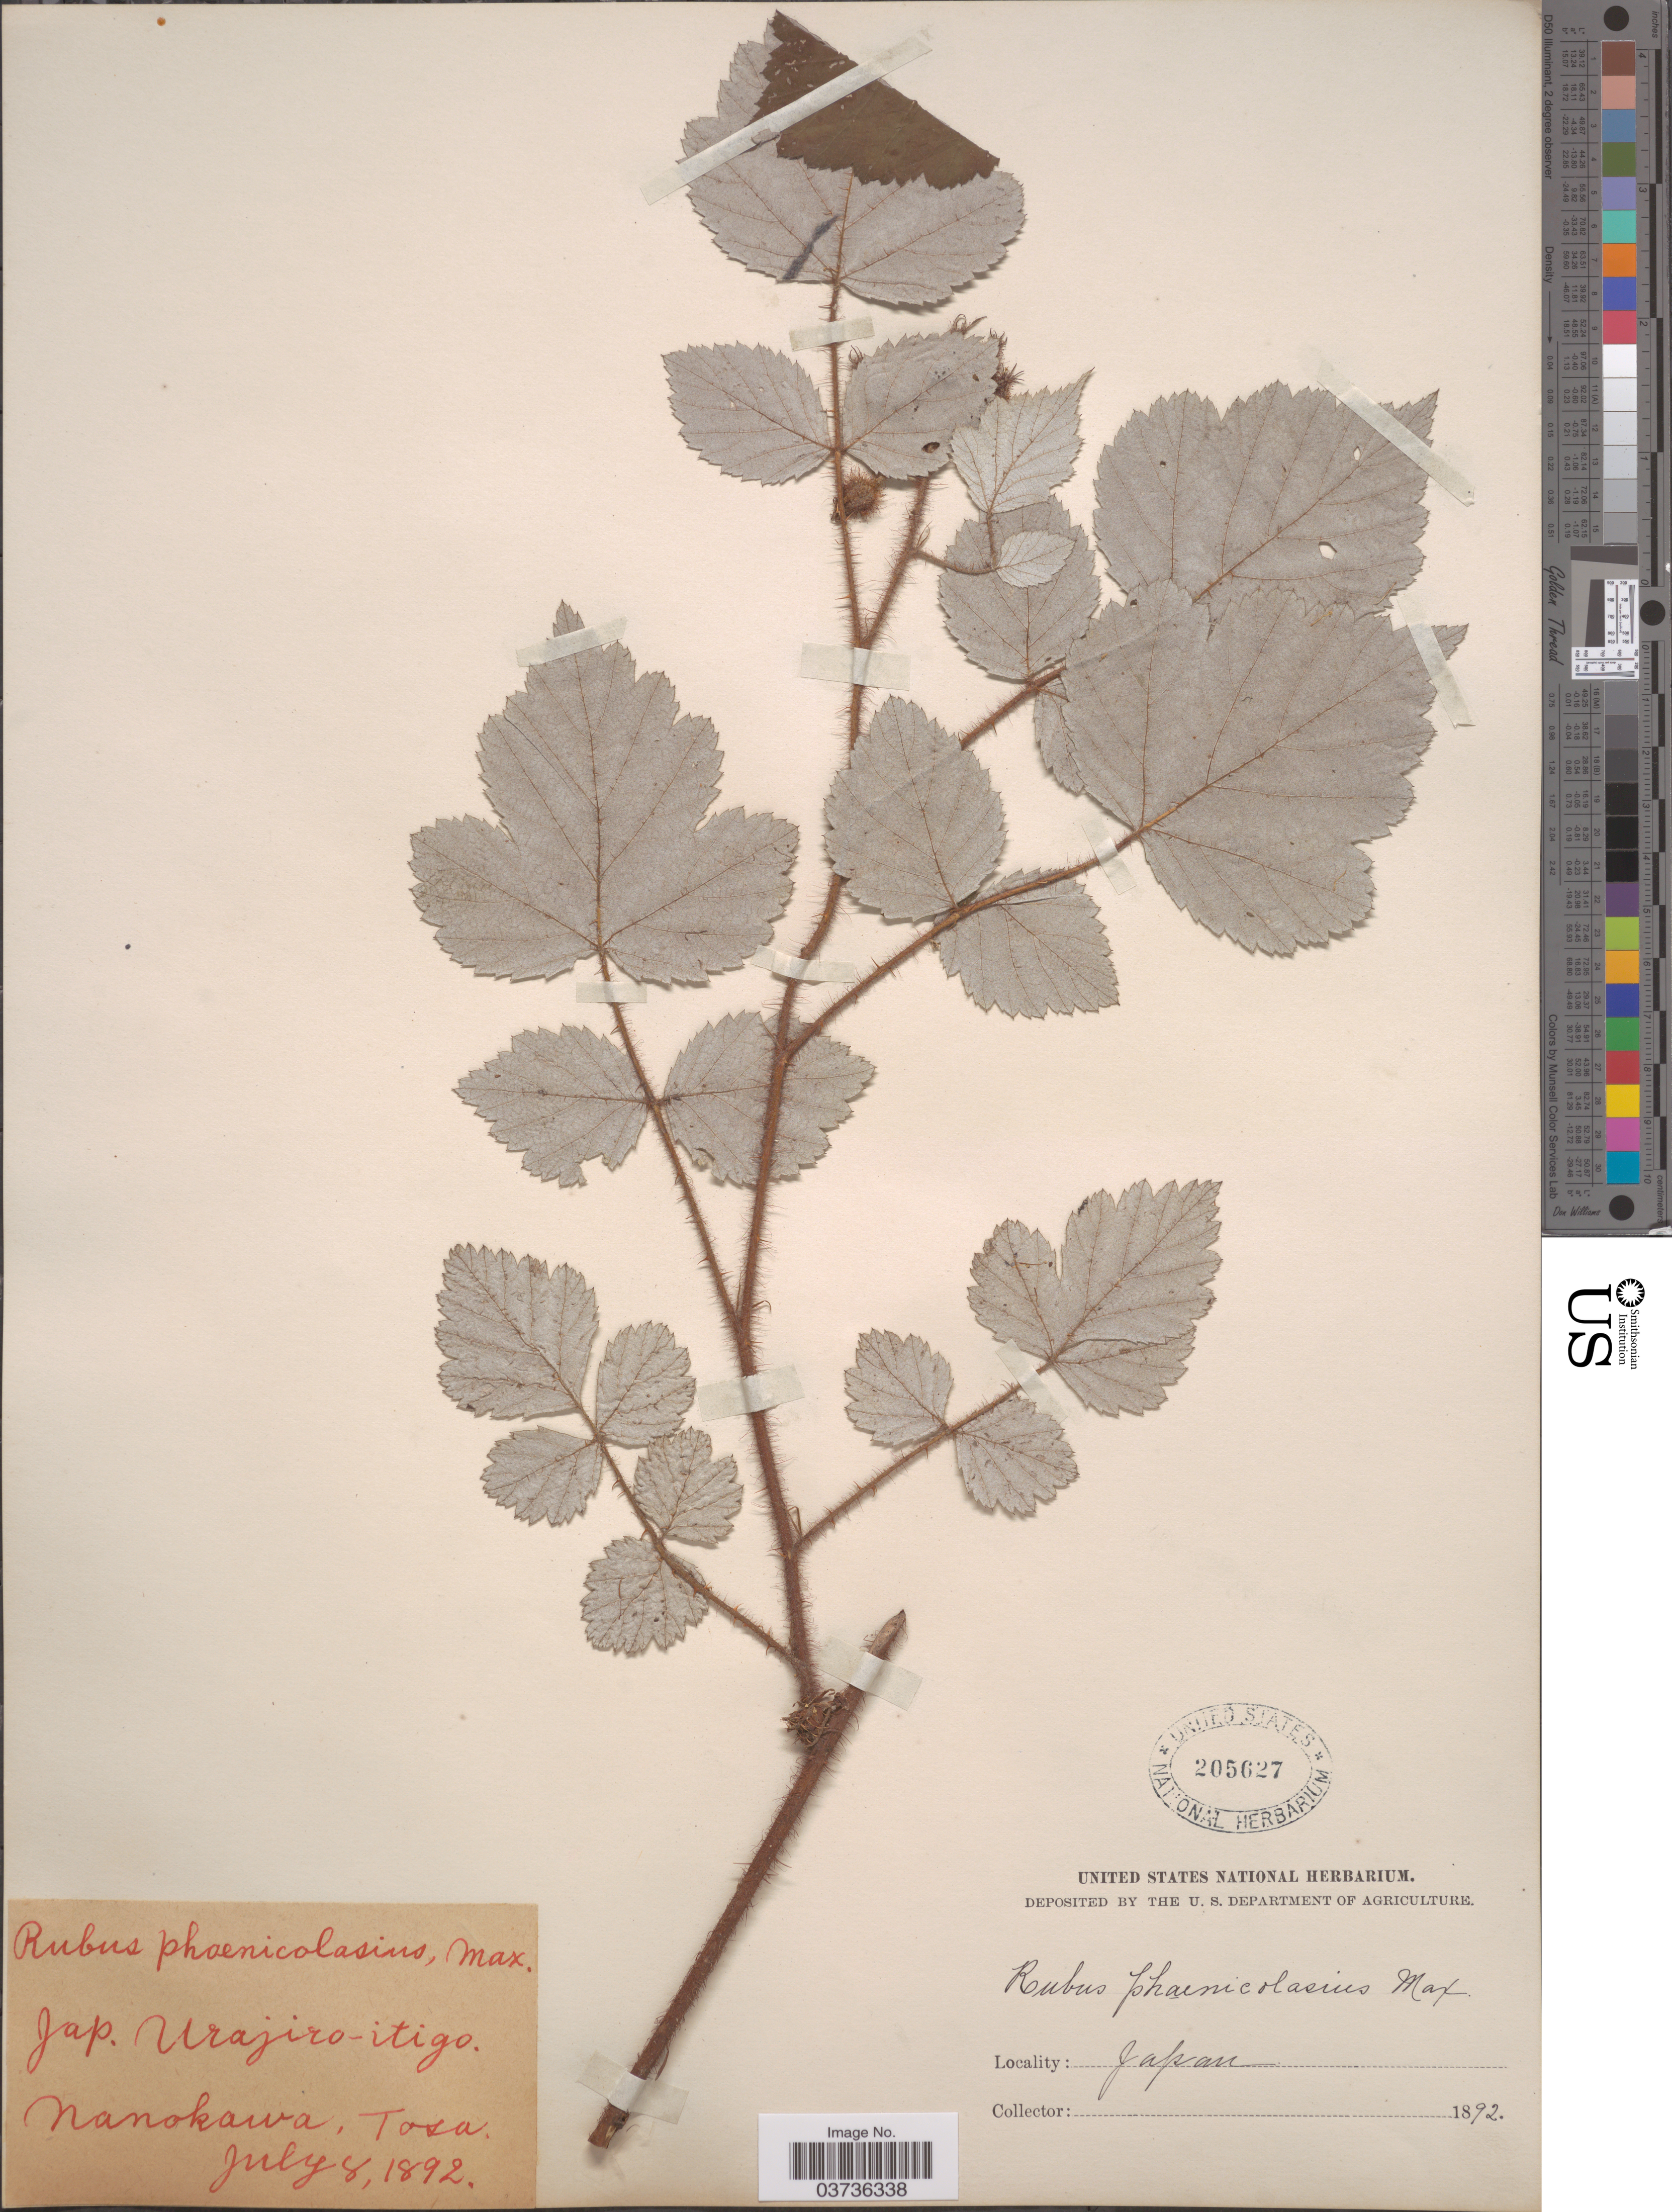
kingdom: Plantae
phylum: Tracheophyta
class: Magnoliopsida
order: Rosales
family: Rosaceae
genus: Rubus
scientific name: Rubus phoenicolasius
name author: Maxim.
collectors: ex herb. United States National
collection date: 1892-07-08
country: Japan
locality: Nanokawa, Tosa.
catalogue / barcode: US 205627